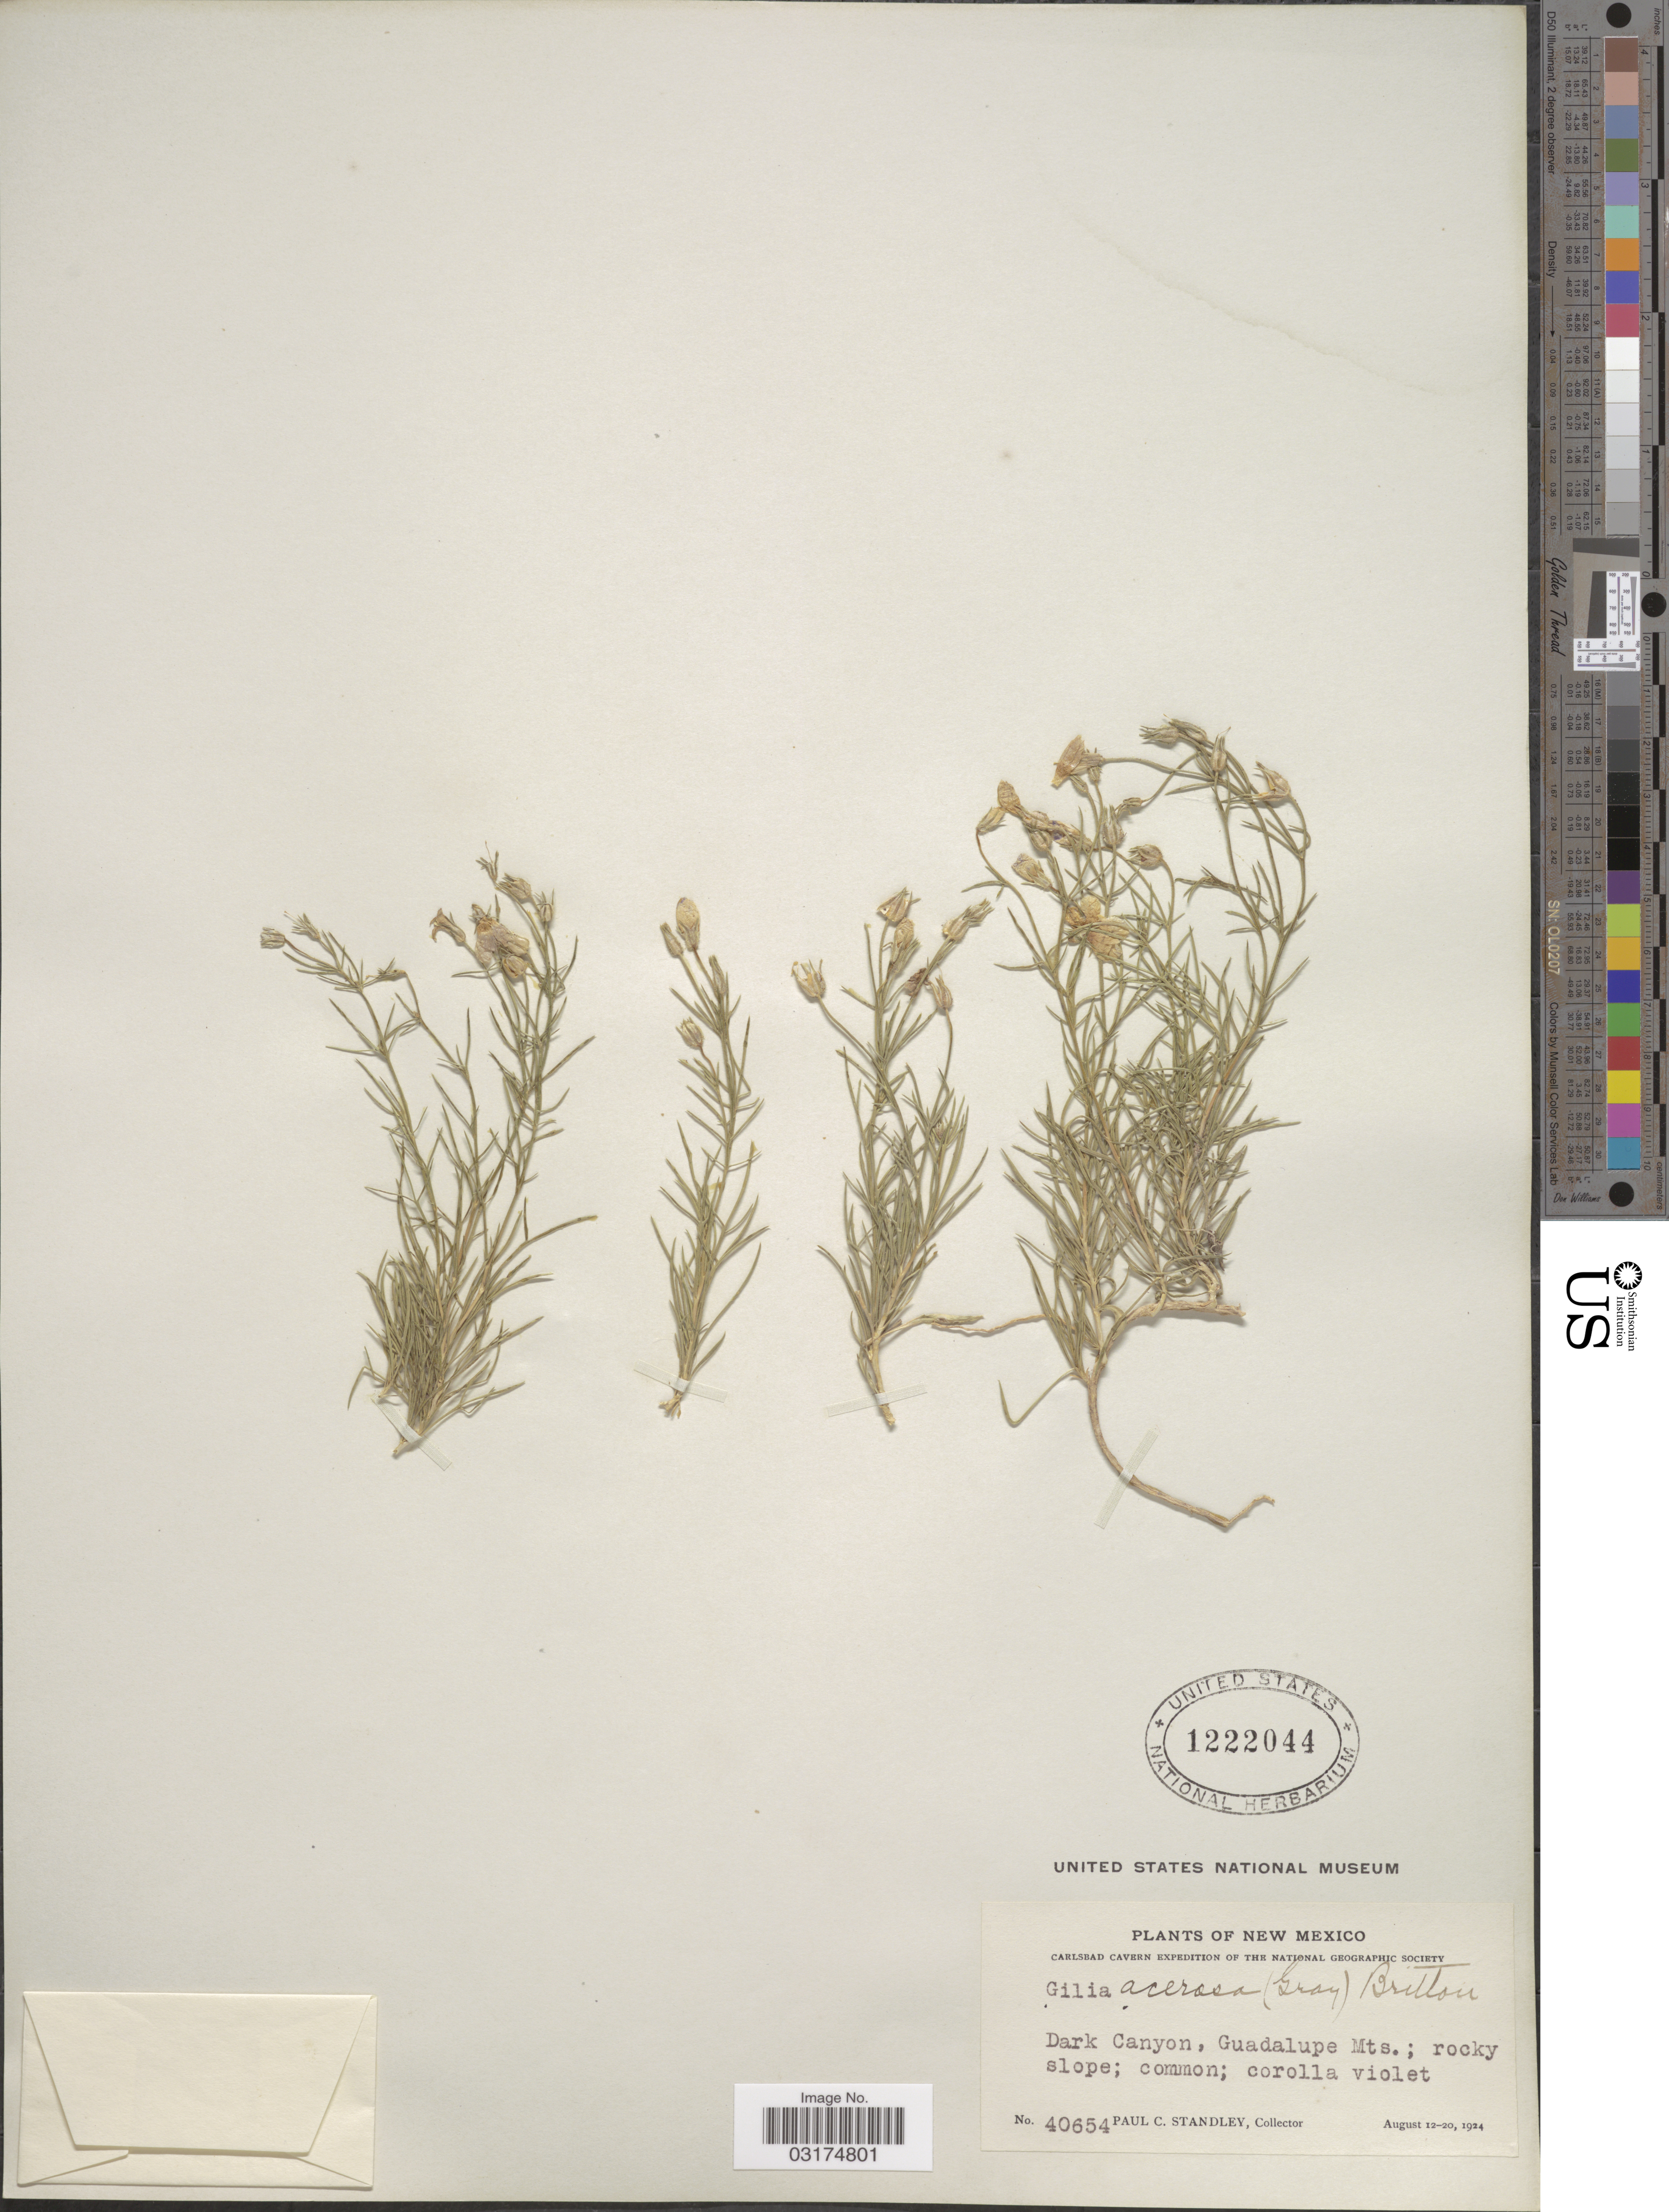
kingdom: Plantae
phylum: Tracheophyta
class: Magnoliopsida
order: Ericales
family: Polemoniaceae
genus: Giliastrum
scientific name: Giliastrum acerosum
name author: (A. Gray) Rydb.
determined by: Strong, Mark T., (BOT), Smithsonian Institution - National Museum of Natural History (UNITED STATES)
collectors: P. C. Standley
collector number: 40654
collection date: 1924-08-12/1924-08-20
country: United States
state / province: New Mexico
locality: Dark Canyon, Guadalupe Mts.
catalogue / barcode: US 1222044